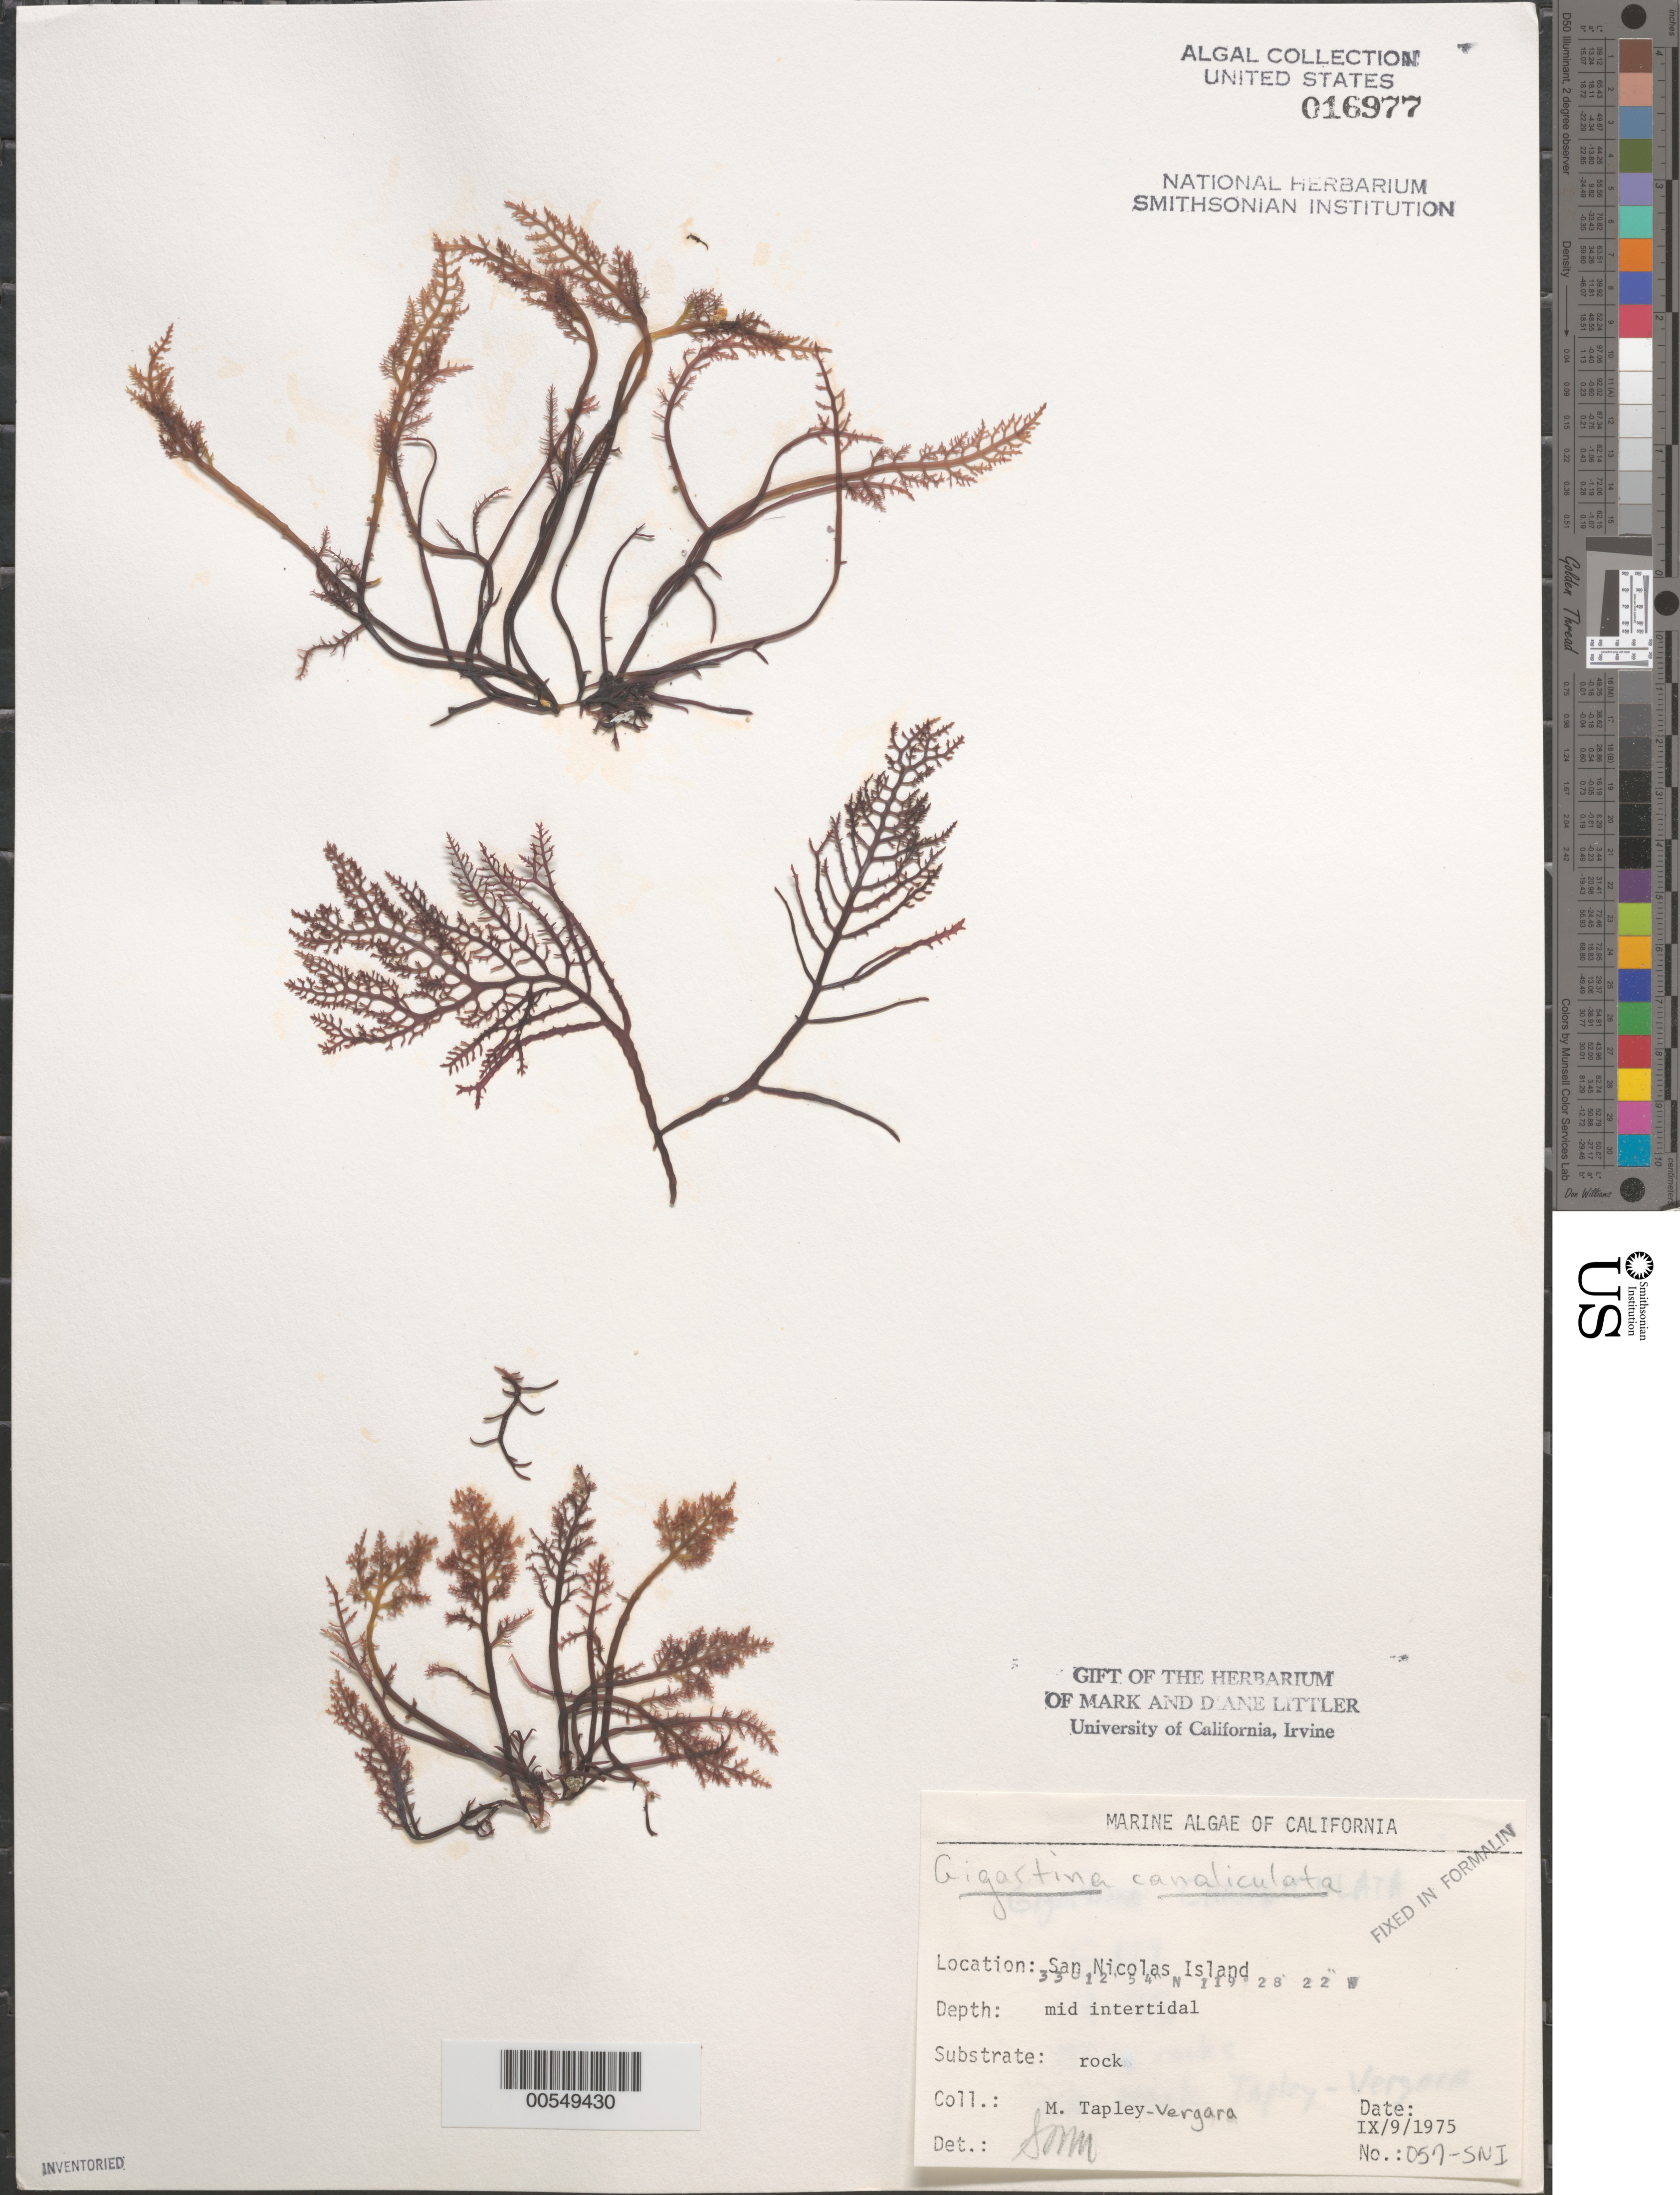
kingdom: Plantae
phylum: Rhodophyta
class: Florideophyceae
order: Gigartinales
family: Gigartinaceae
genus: Chondracanthus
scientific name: Chondracanthus canaliculatus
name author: (Harv.) Guiry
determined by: Algae name updating Project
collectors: M. Tapley-Vergara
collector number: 057-SNI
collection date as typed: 09 Sep 1975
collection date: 1975-09-09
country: United States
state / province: California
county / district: Ventura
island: San Nicolas Island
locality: Dutch Harbor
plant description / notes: BLM-SOCALBIGHT Rocky Intertidal Survey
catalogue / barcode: US 16977